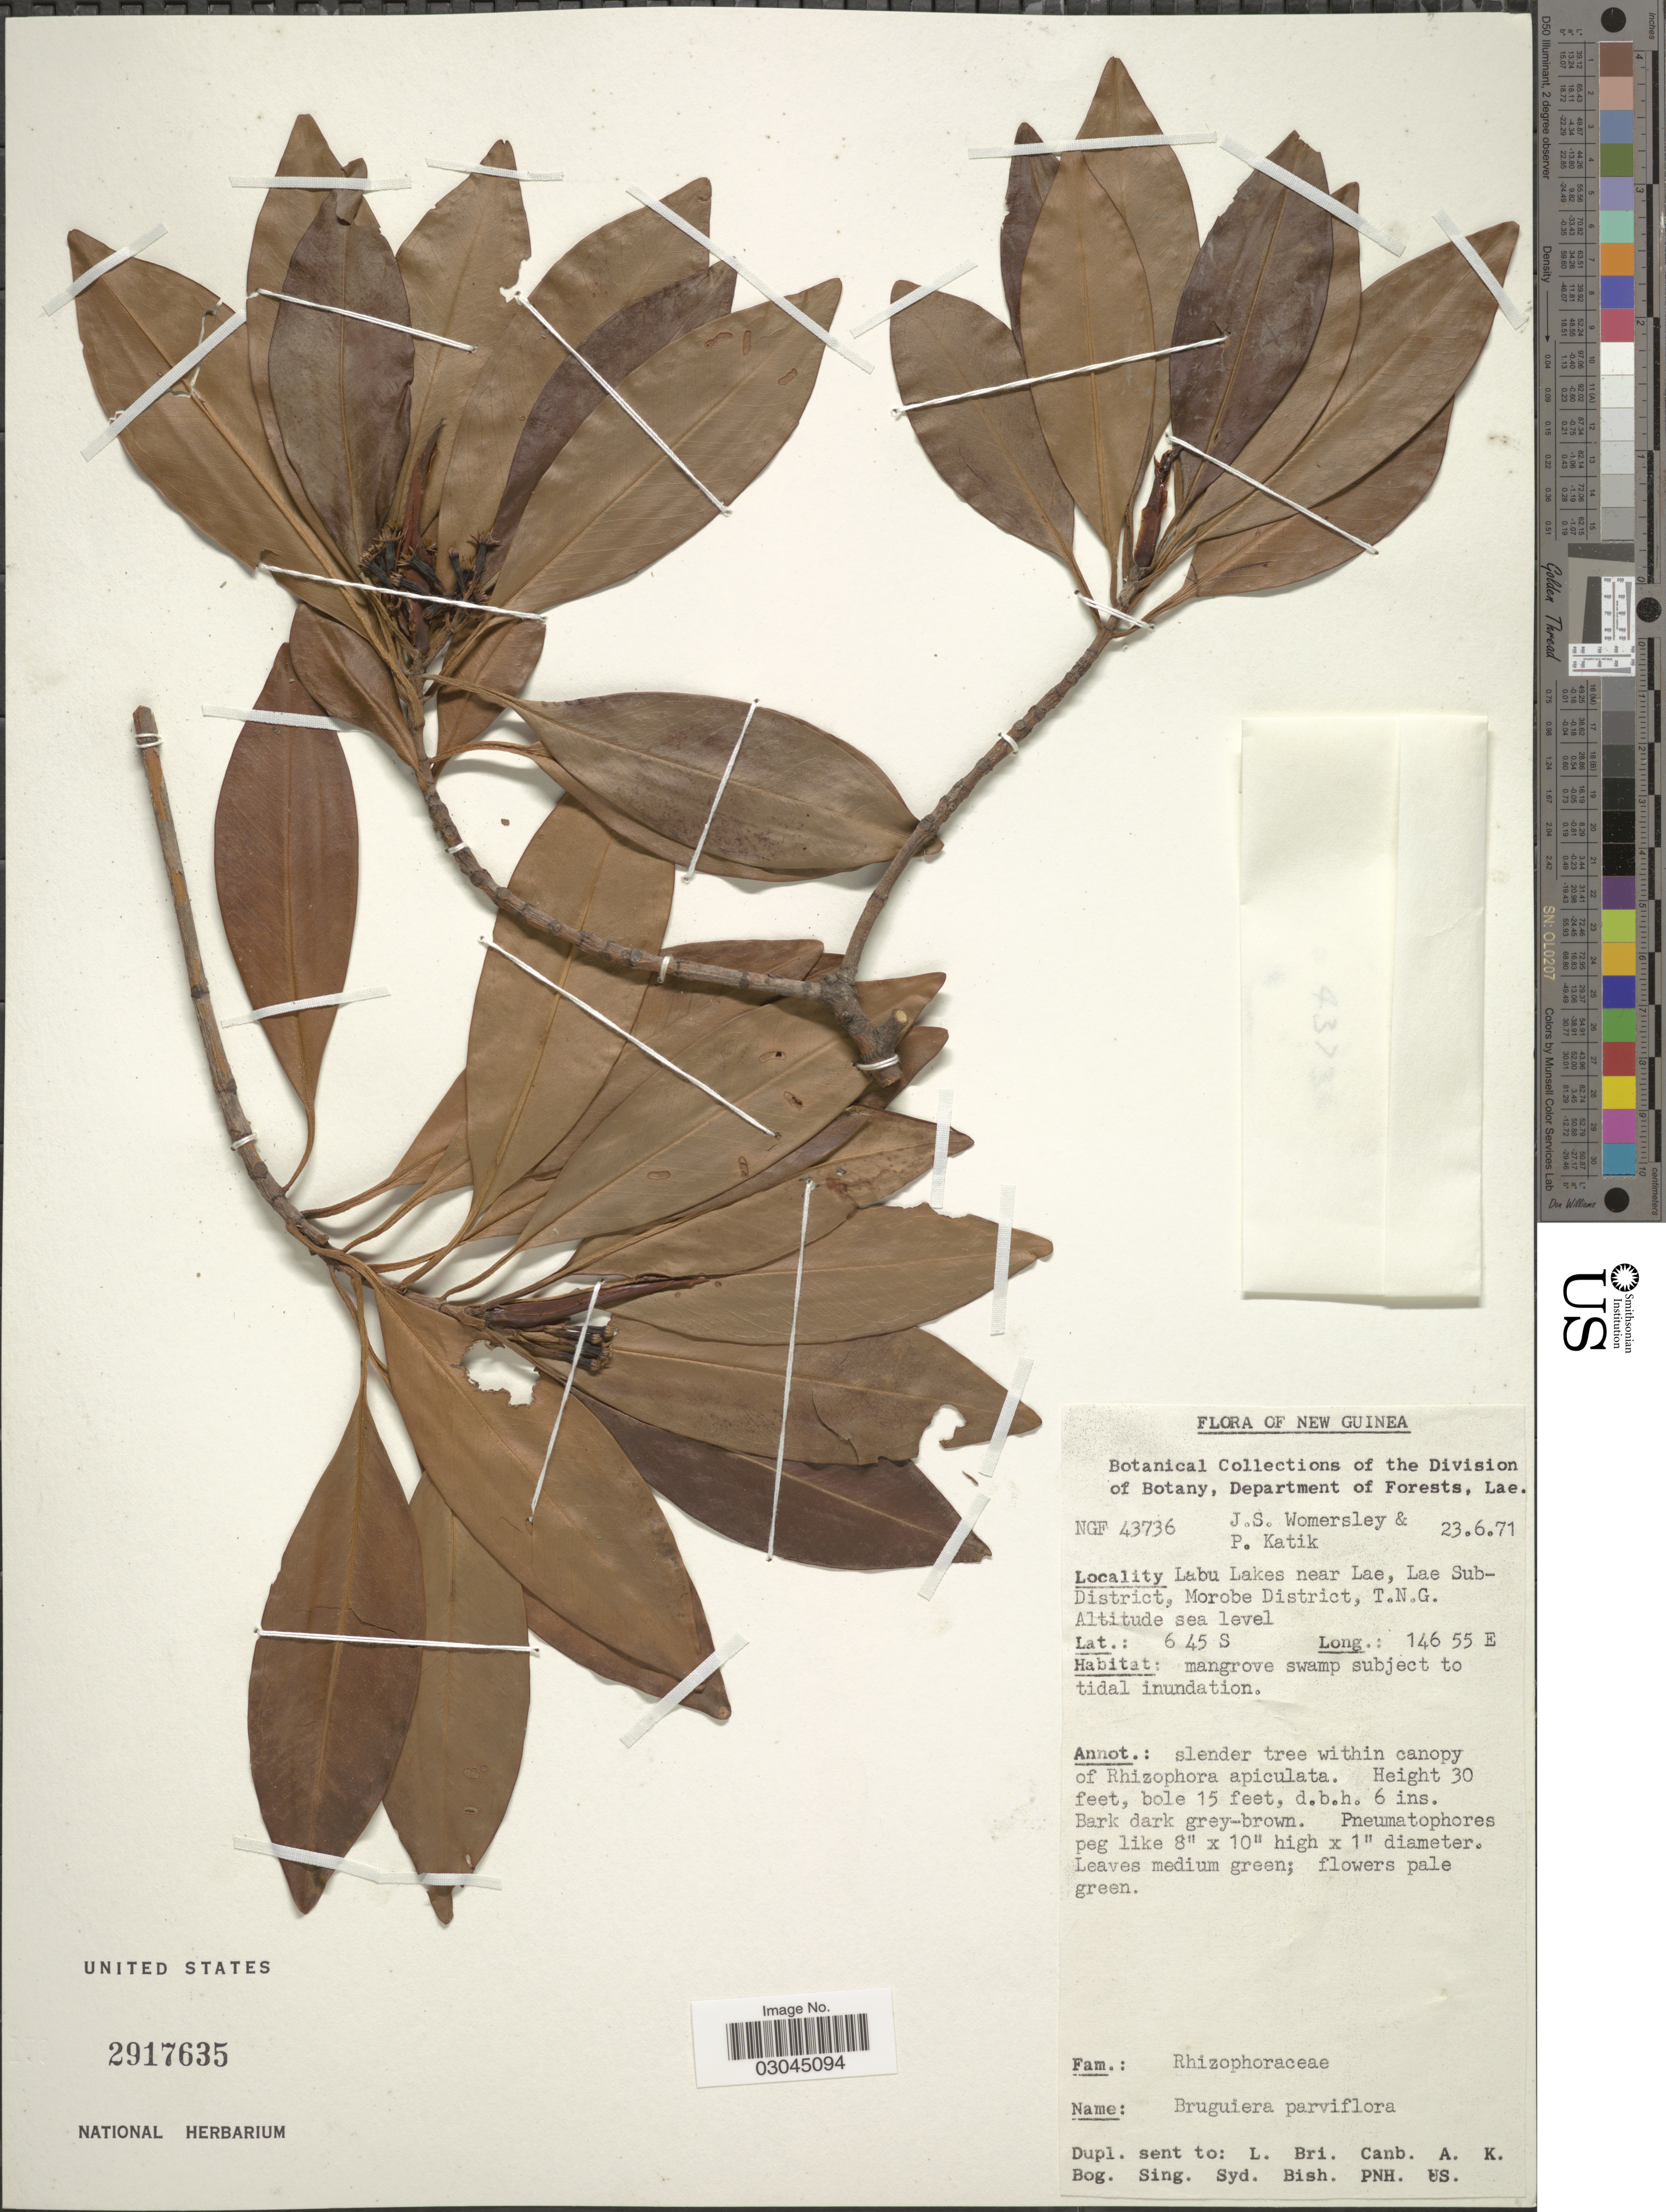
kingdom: Plantae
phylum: Tracheophyta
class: Magnoliopsida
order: Malpighiales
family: Rhizophoraceae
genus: Bruguiera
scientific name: Bruguiera parviflora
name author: (Roxb.) Wight & Arn. ex Griff.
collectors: J. S. Womersley & P. Katik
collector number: NGF 43736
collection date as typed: Transcribed d/m/y: 23/6/71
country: Papua New Guinea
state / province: Morobe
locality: New Guinea, Labu Lakes near Lae, Lae Subdistrict, Morobe District, T.N.G.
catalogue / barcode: US 2917635